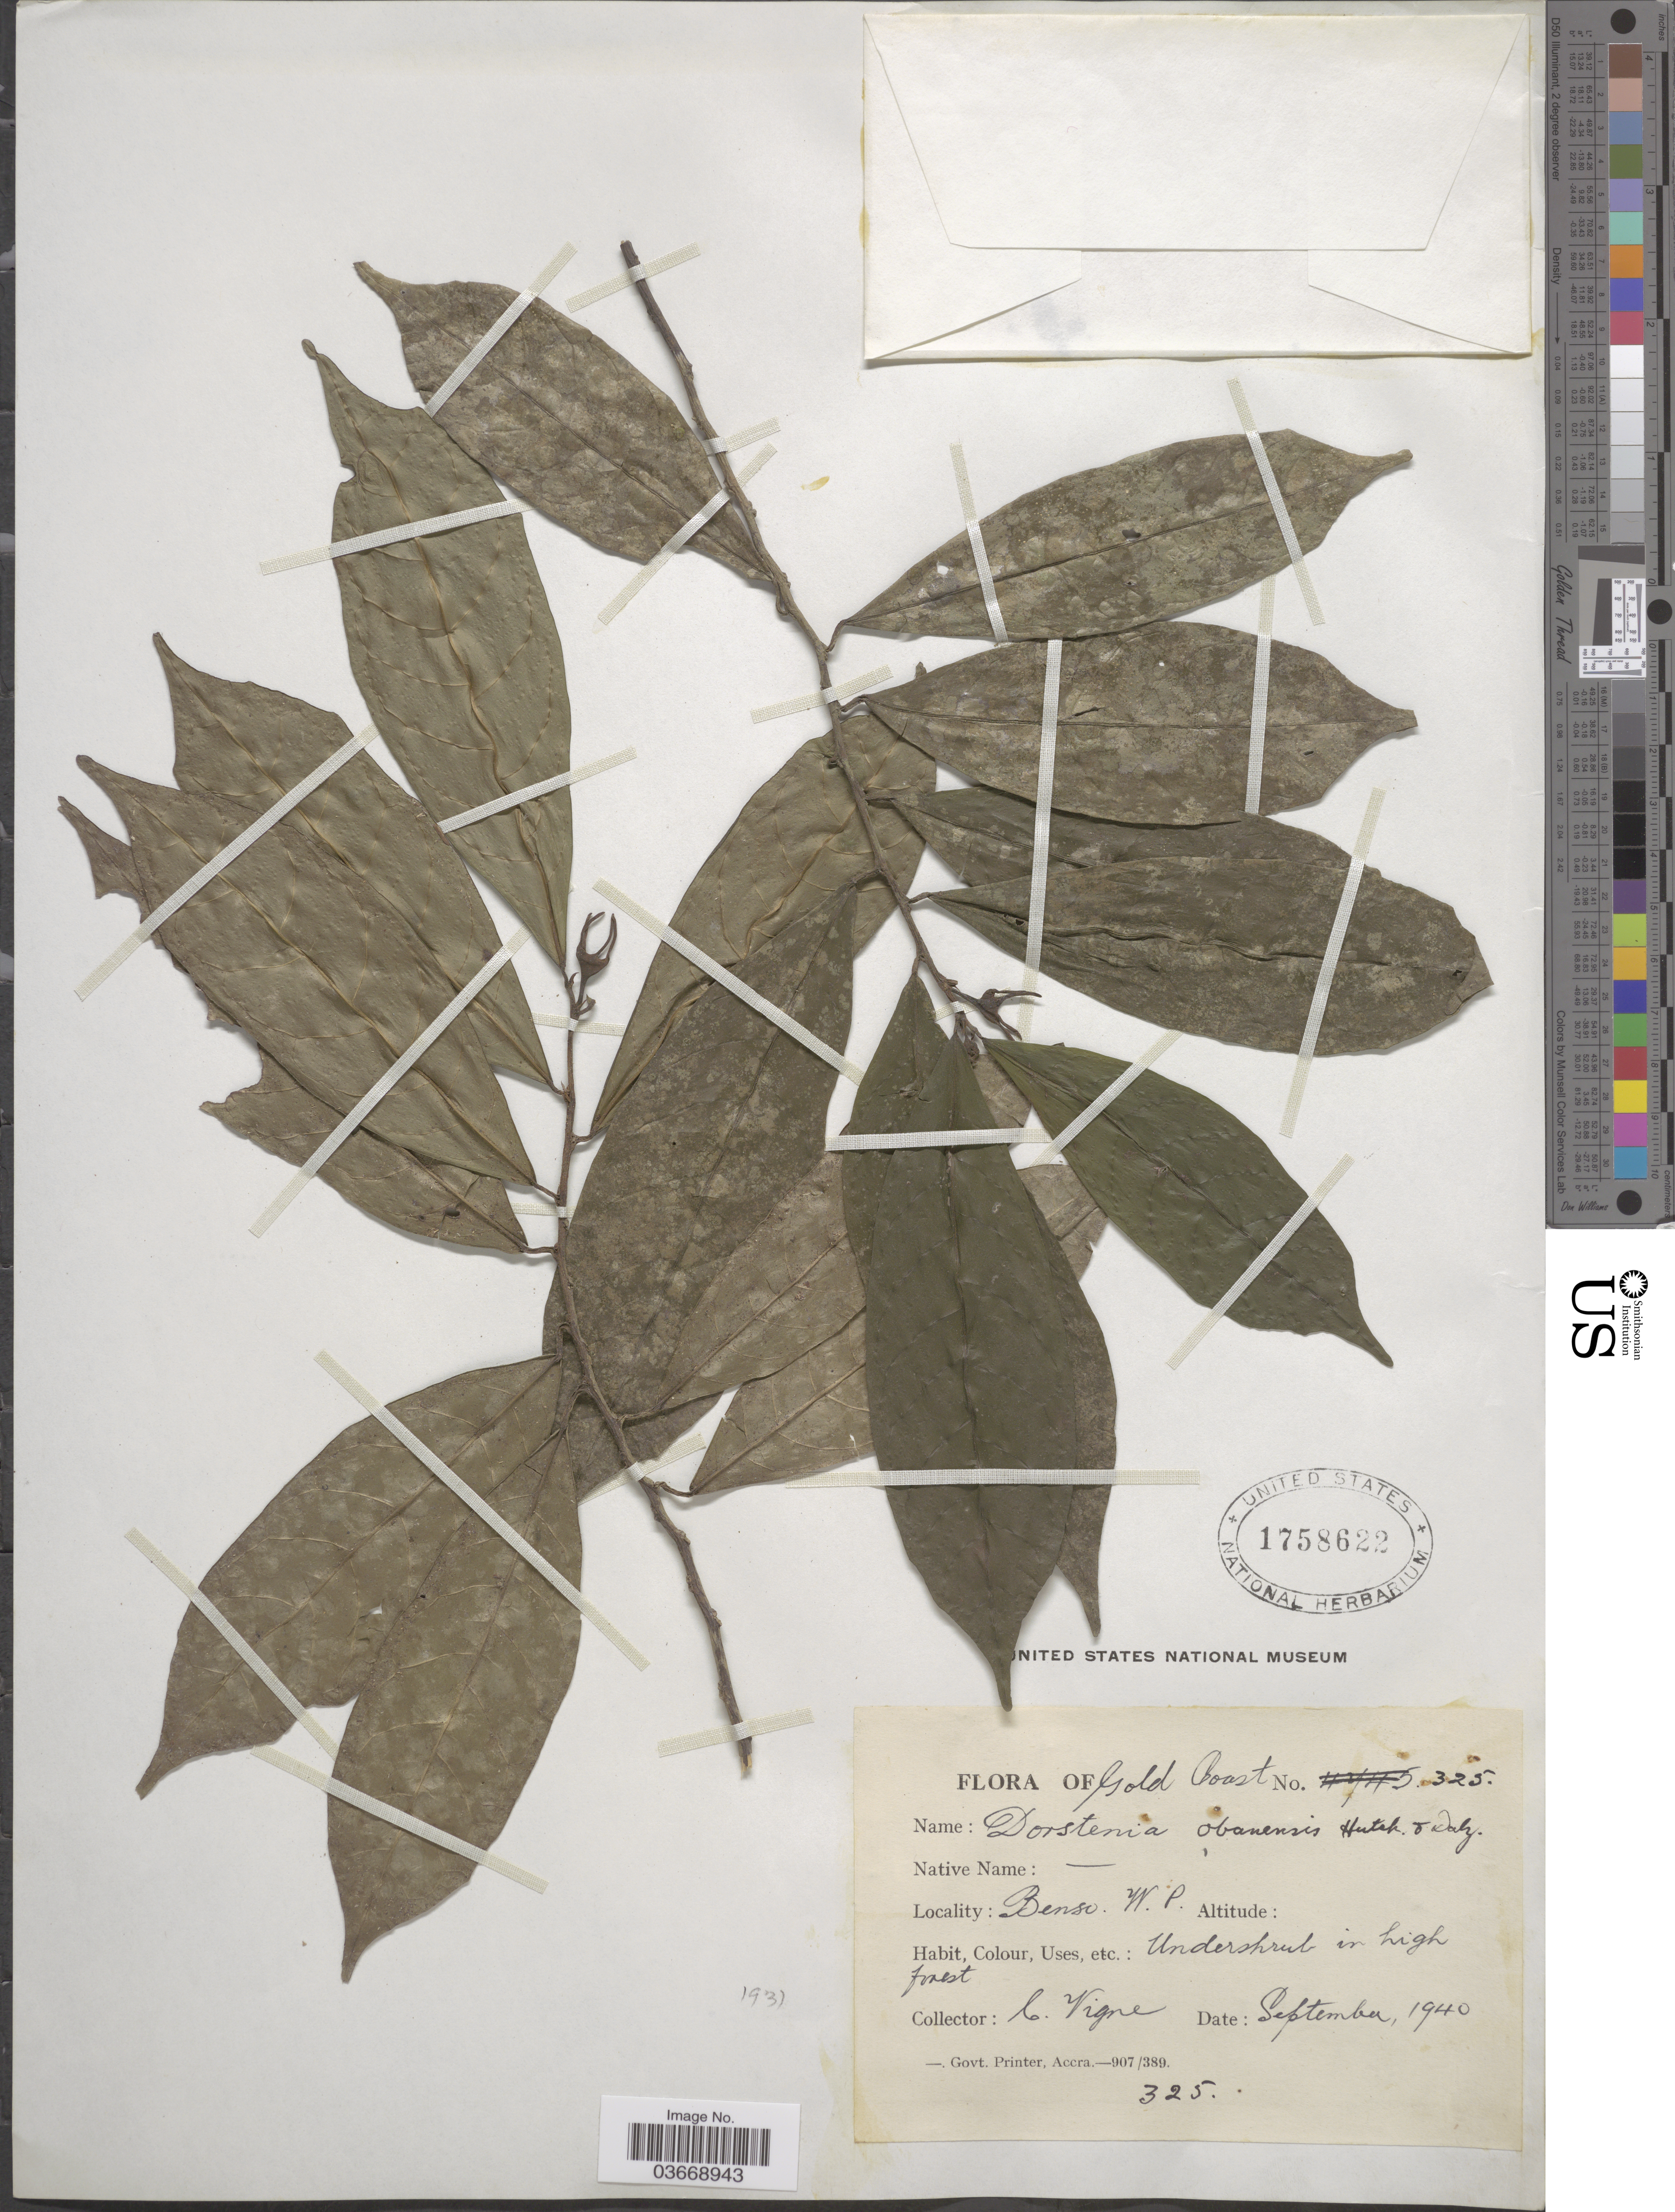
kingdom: Plantae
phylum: Tracheophyta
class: Magnoliopsida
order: Rosales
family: Moraceae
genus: Hijmania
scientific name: Hijmania turbinata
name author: (Engl.) M.D.M. Vianna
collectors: C. Vigne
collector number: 325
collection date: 1940-09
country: Ghana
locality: Gold Coast. Benso. W.P.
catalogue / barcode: US 1758622